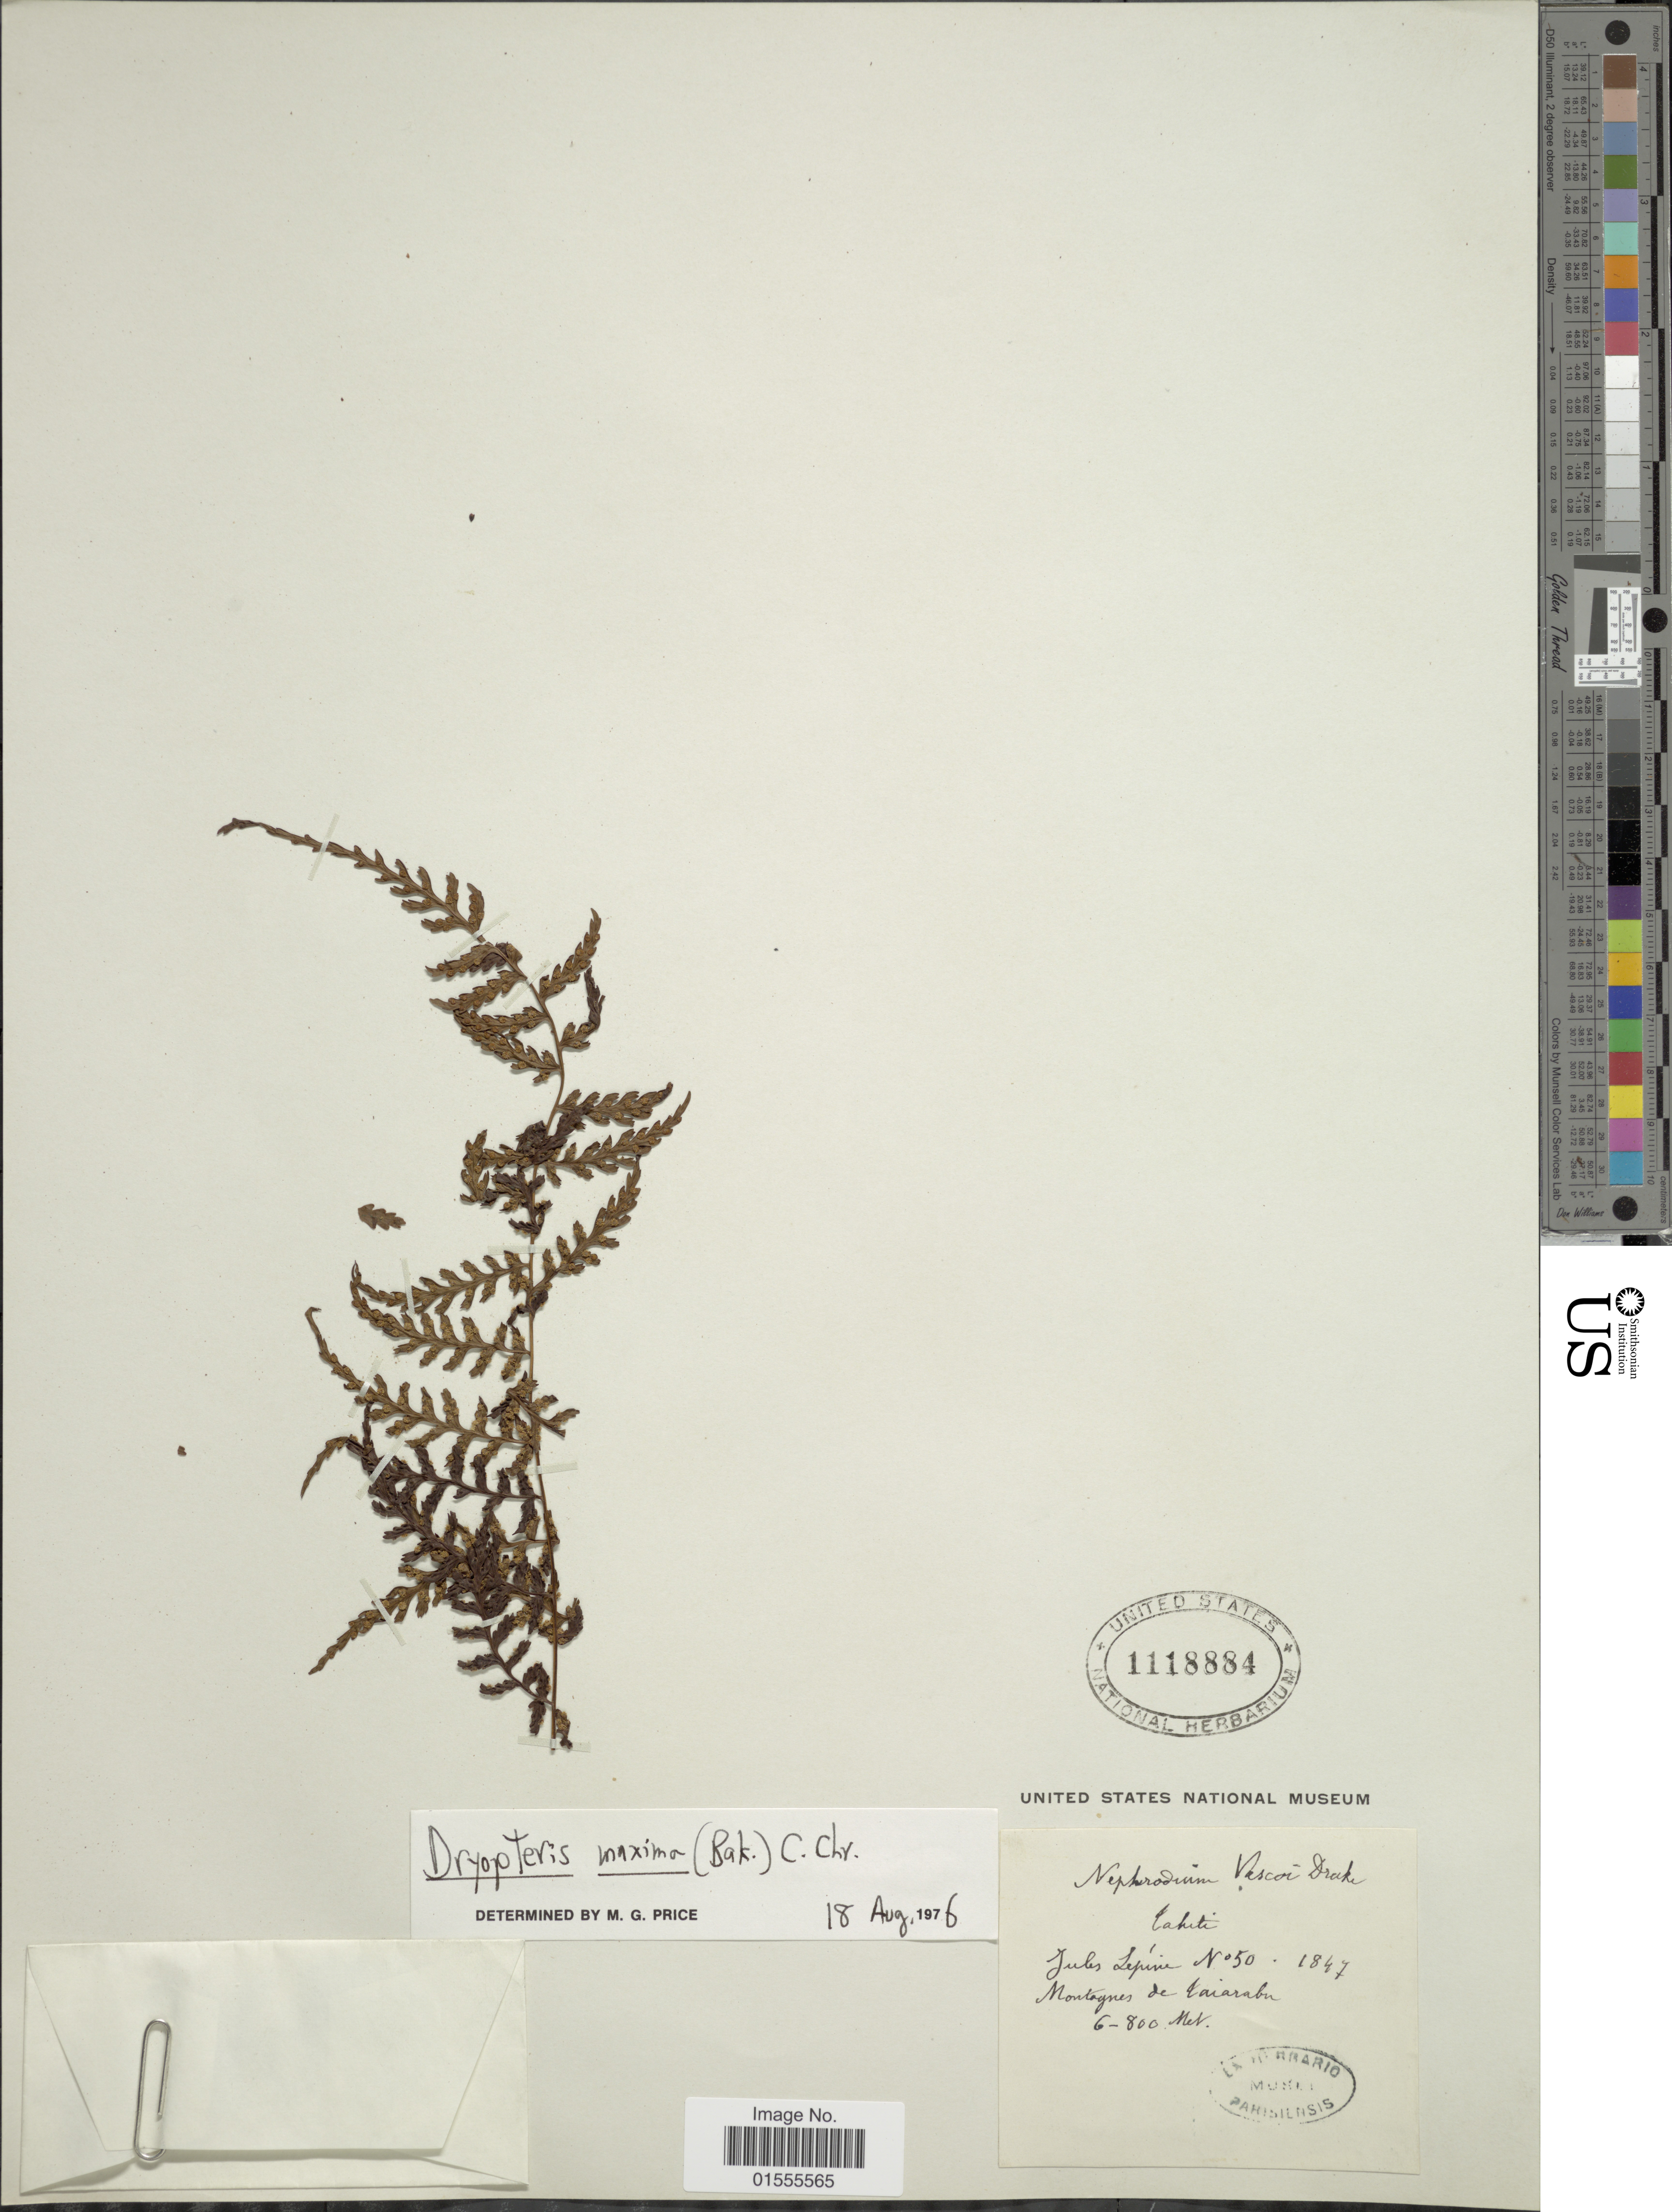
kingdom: Plantae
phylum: Tracheophyta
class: Polypodiopsida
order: Polypodiales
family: Dryopteridaceae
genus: Dryopteris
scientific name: Dryopteris maxima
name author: (Baker) C. Chr.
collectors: J. Lepine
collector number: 50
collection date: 1847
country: Canada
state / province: Alberta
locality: Montagnes de Caiarabu (Caribou Mountains)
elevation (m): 600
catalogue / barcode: US 1118884